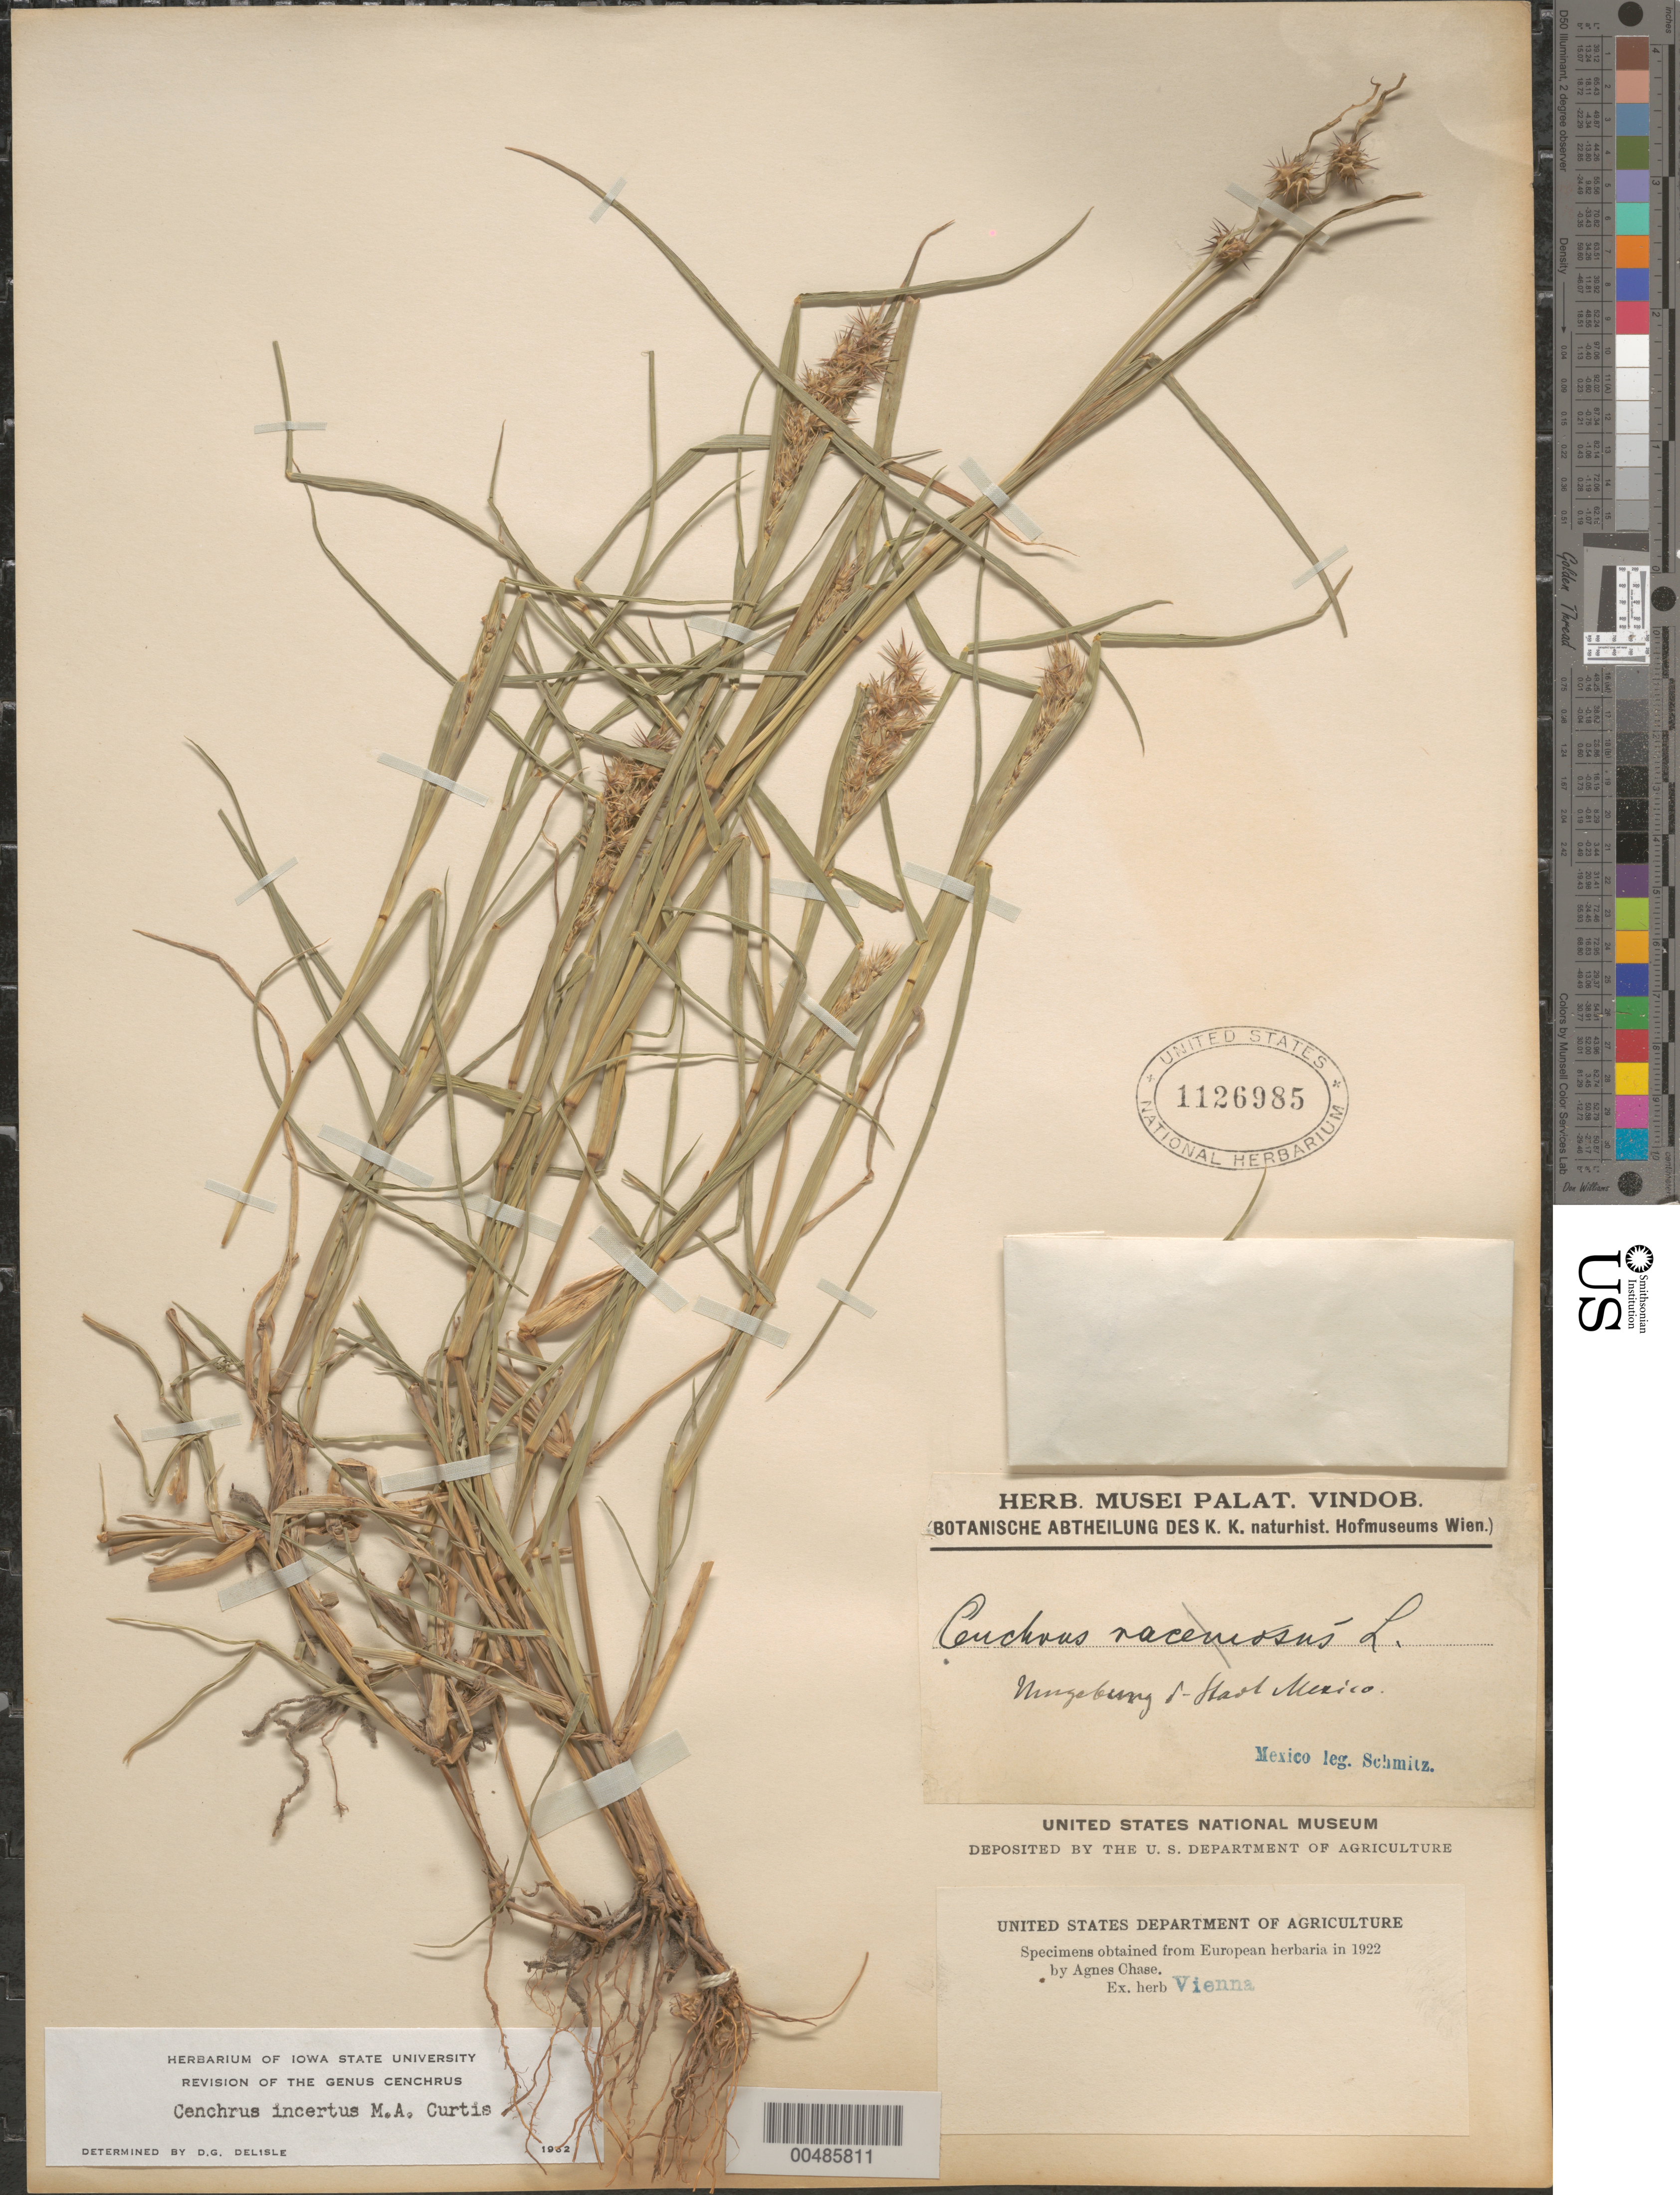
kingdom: Plantae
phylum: Tracheophyta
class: Liliopsida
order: Poales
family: Poaceae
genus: Cenchrus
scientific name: Cenchrus incertus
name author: M.A. Curtis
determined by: Delisle, D. G.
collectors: -. Schmitz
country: Mexico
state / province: Durango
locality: San Ramon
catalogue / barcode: US 1126985